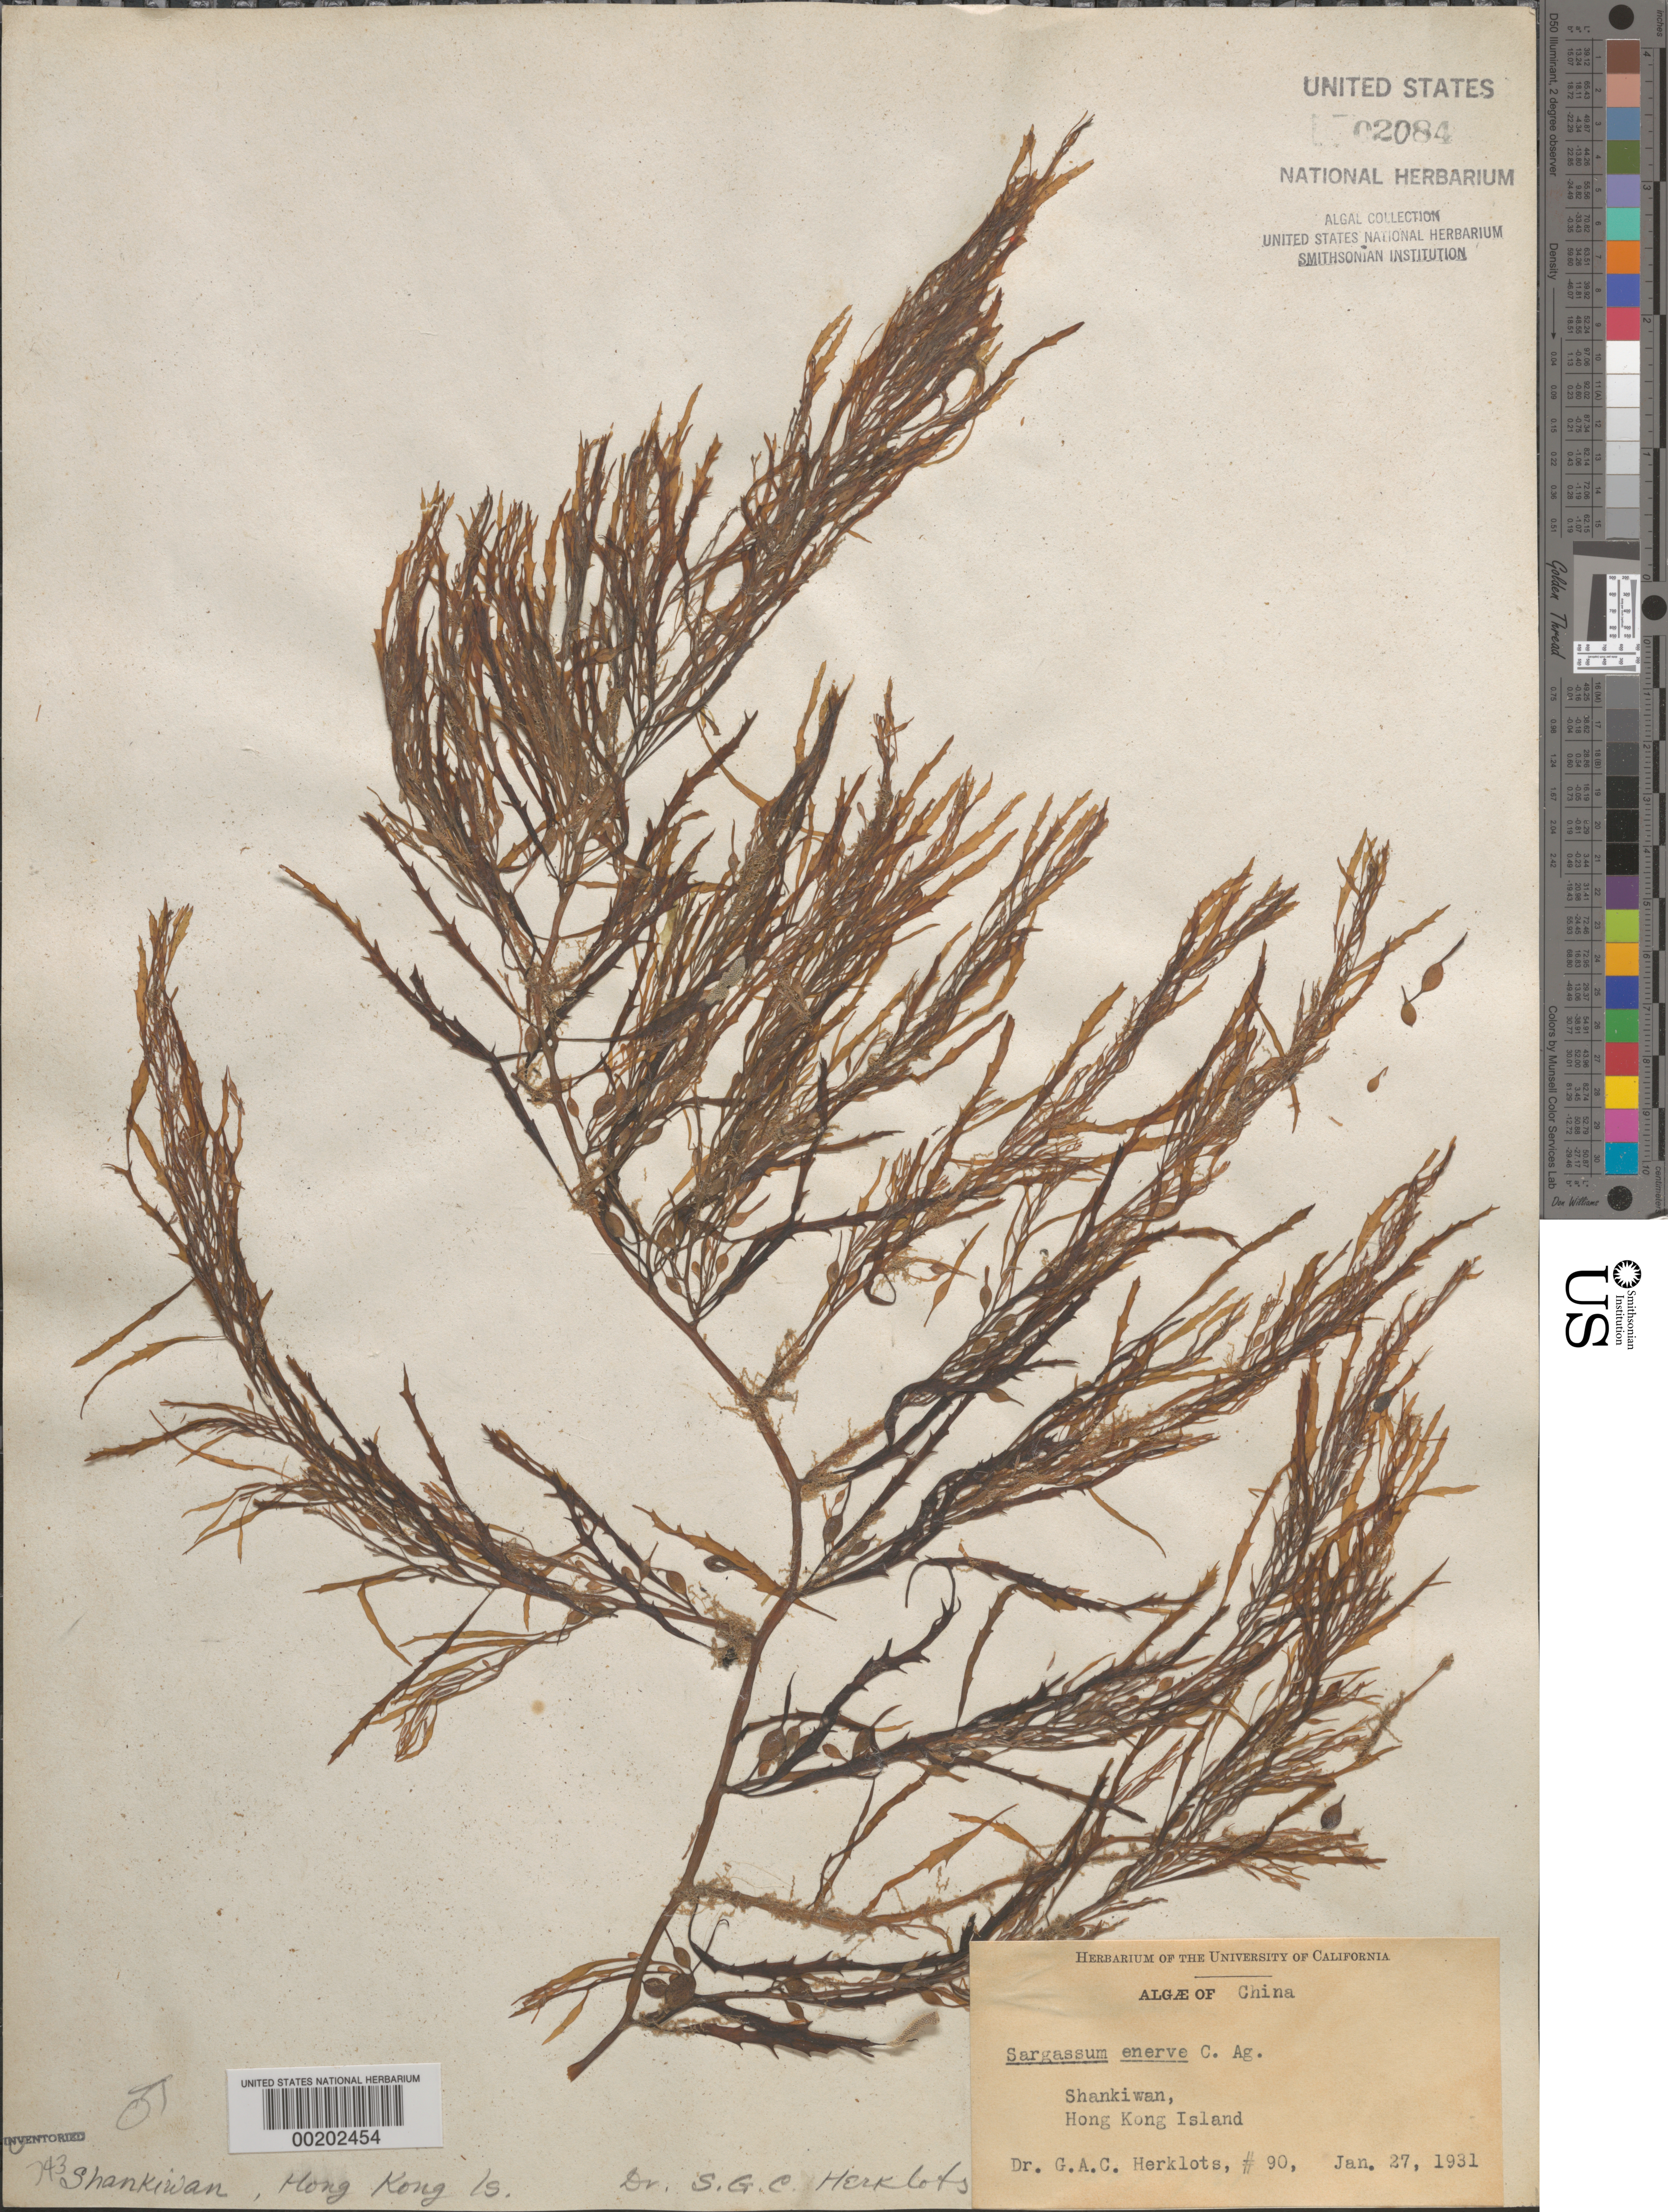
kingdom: Chromista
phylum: Ochrophyta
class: Phaeophyceae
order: Fucales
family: Sargassaceae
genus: Sargassum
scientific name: Sargassum fulvellum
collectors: G. Herklots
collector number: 90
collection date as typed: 27 Jan 1931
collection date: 1931-01-27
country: China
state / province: Hong Kong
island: Hong Kong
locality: Shankiwan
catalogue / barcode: US 2084